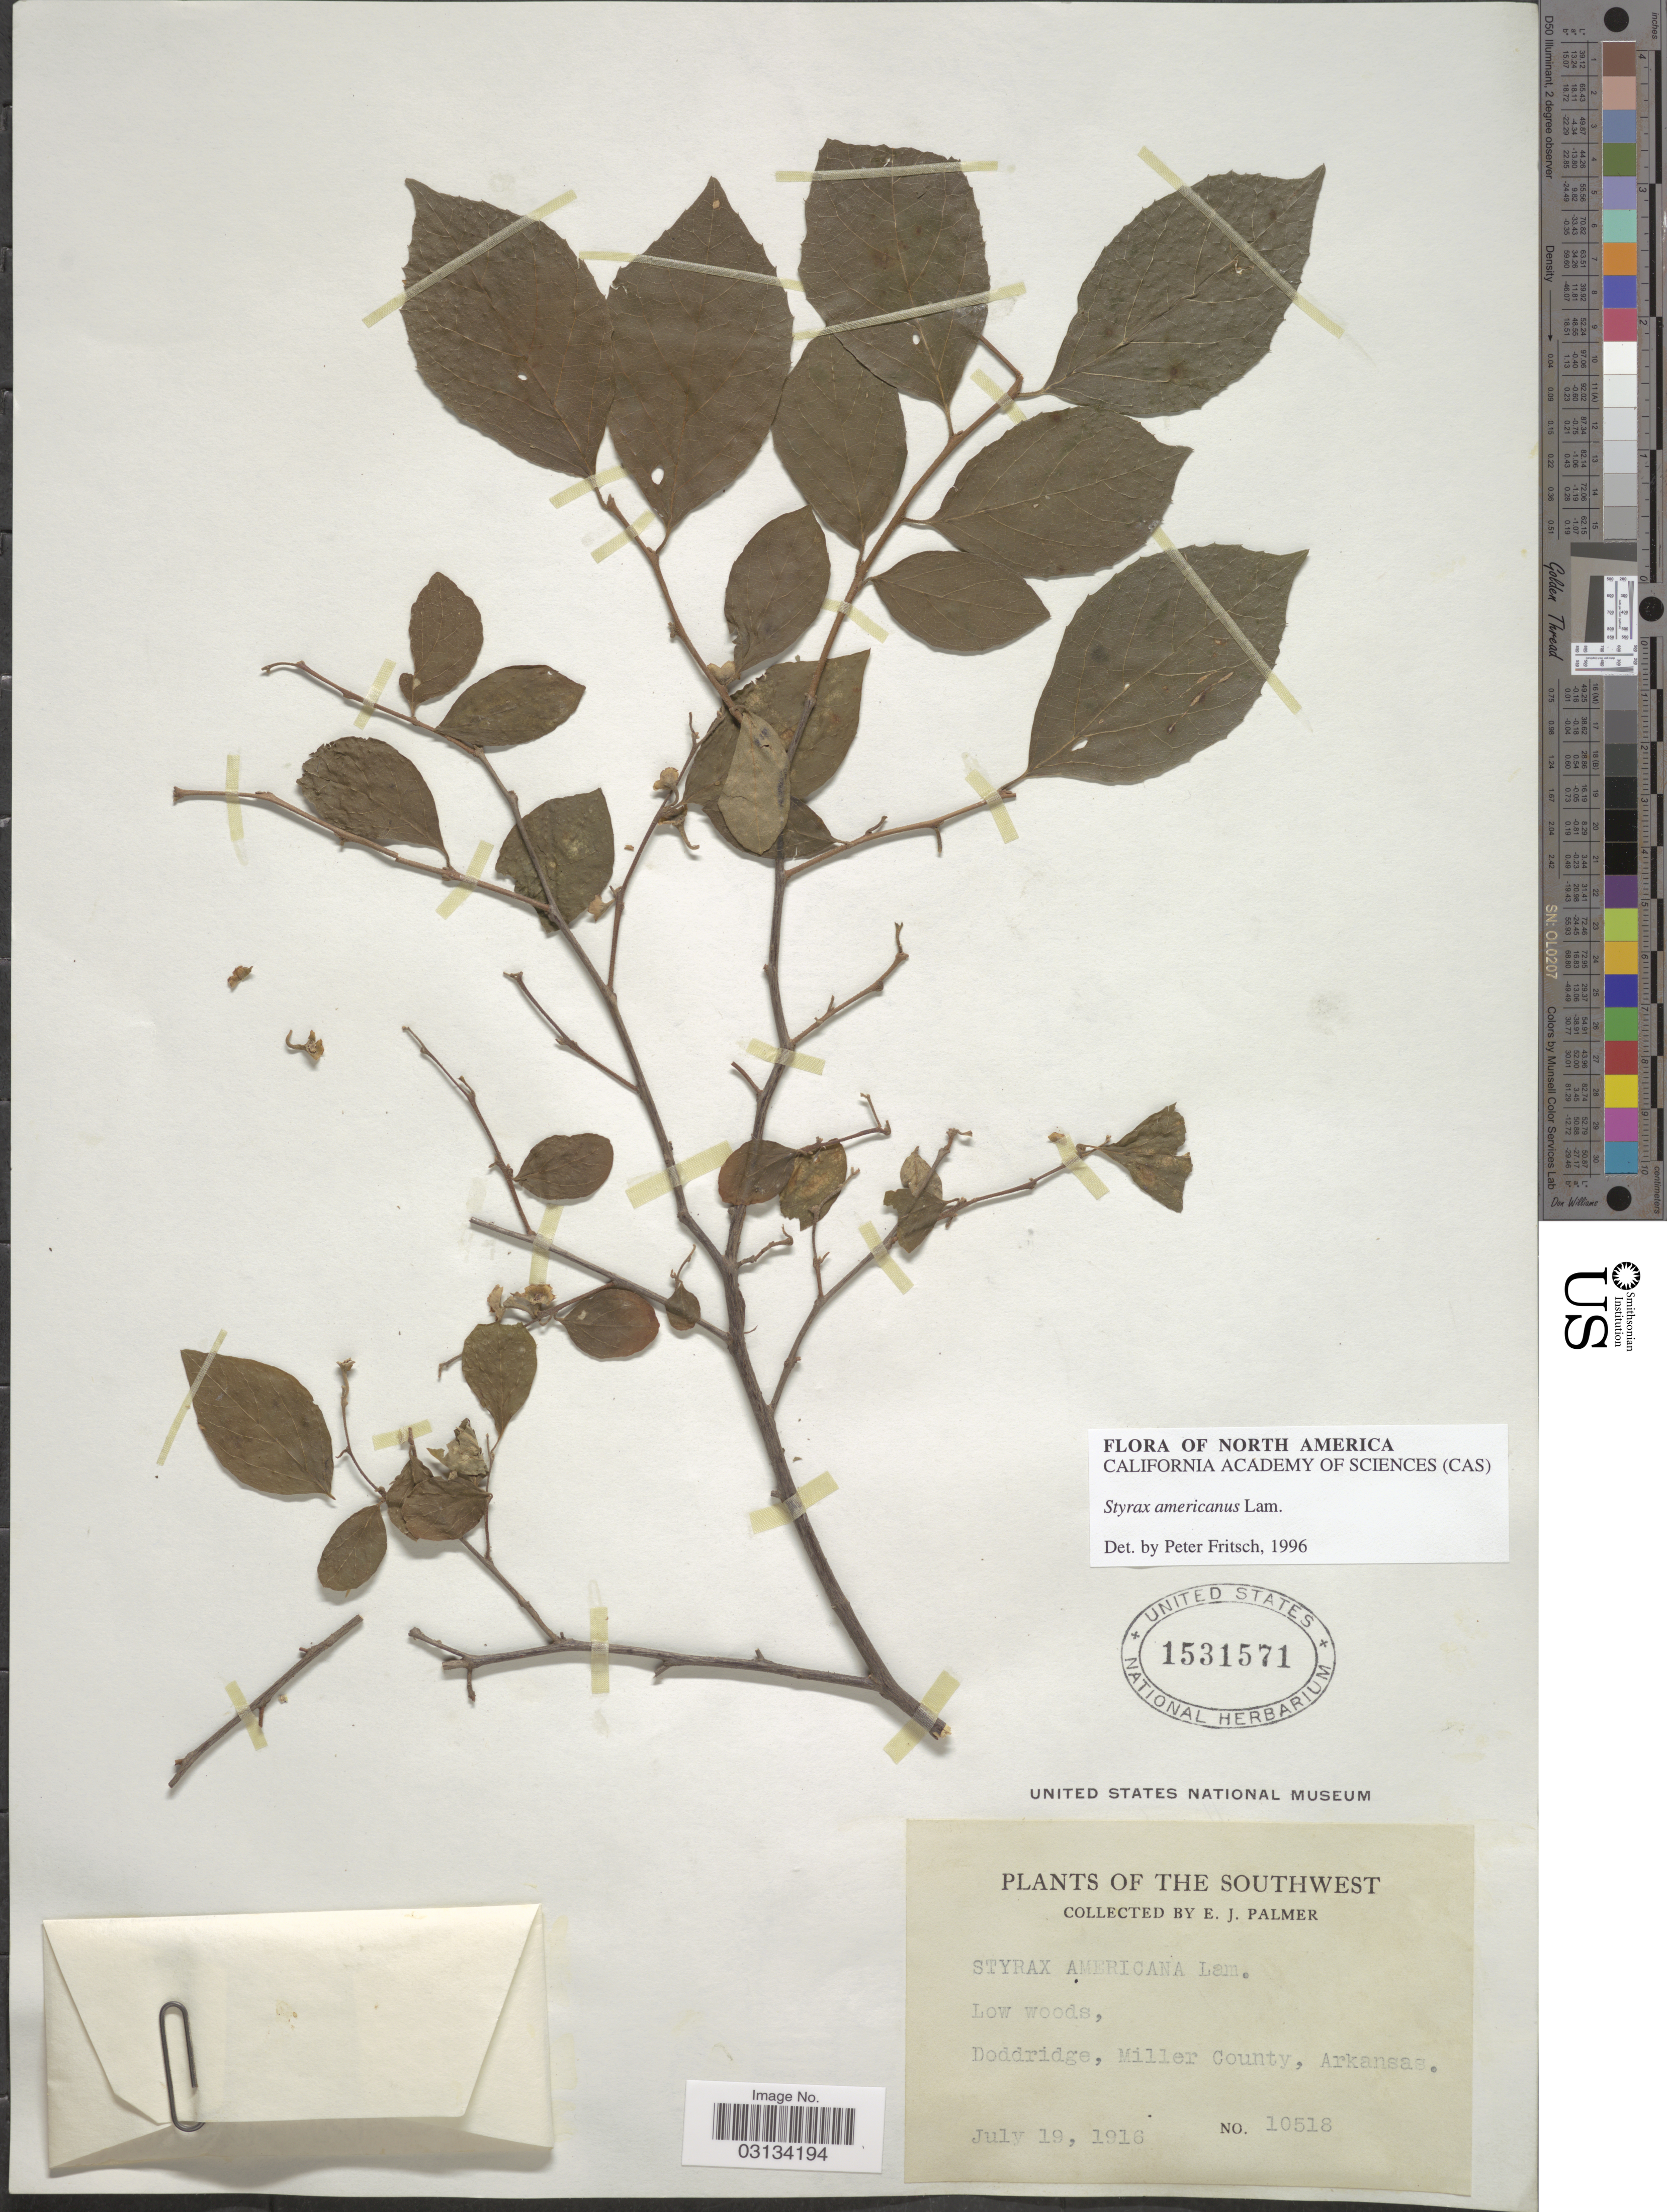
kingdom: Plantae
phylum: Tracheophyta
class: Magnoliopsida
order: Ericales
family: Styracaceae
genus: Styrax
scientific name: Styrax americanus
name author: Lam.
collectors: E. J. Palmer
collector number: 10518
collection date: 1916-07-19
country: United States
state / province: Arkansas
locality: The Southwest. Doddridge, Miller County.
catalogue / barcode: US 1531571